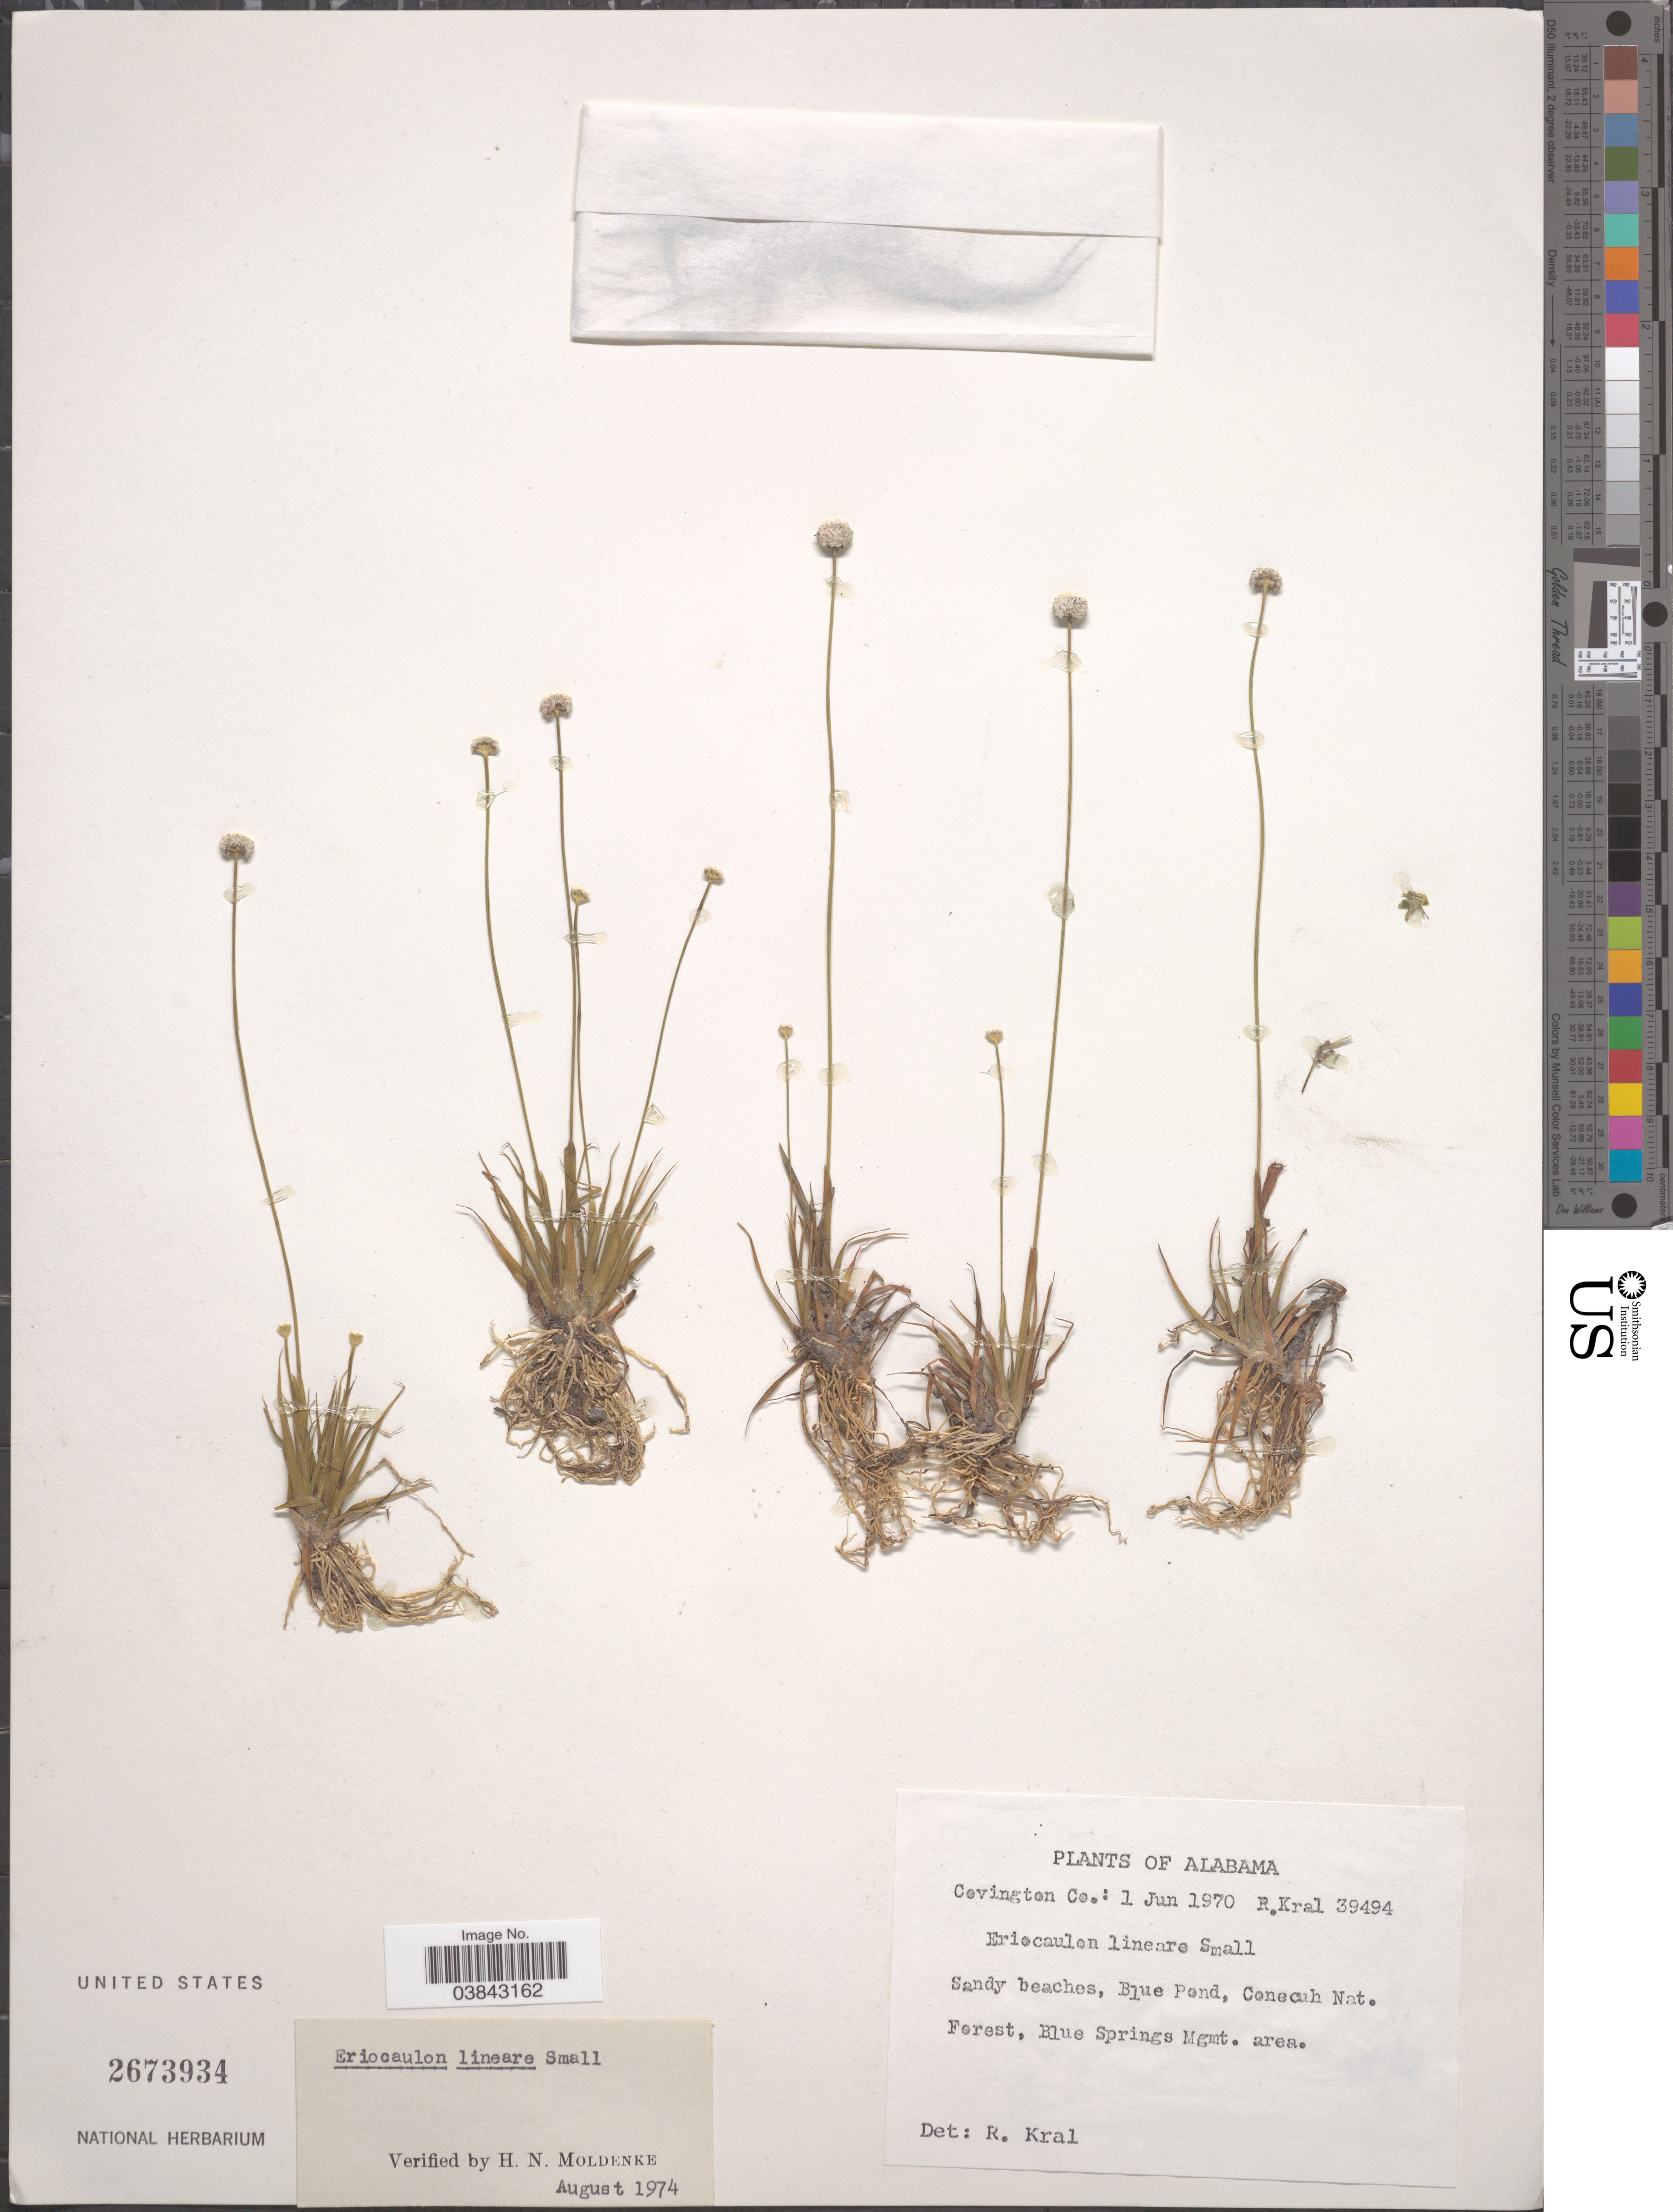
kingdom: Plantae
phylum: Tracheophyta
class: Liliopsida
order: Poales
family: Eriocaulaceae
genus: Eriocaulon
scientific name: Eriocaulon lineare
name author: Small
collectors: R. Kral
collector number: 39494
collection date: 1970-06-01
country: United States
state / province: Alabama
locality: Covington Co. Blue Pond, Conecuh Nat. Forest, Blue Springs Mgmt. area.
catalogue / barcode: US 2673934